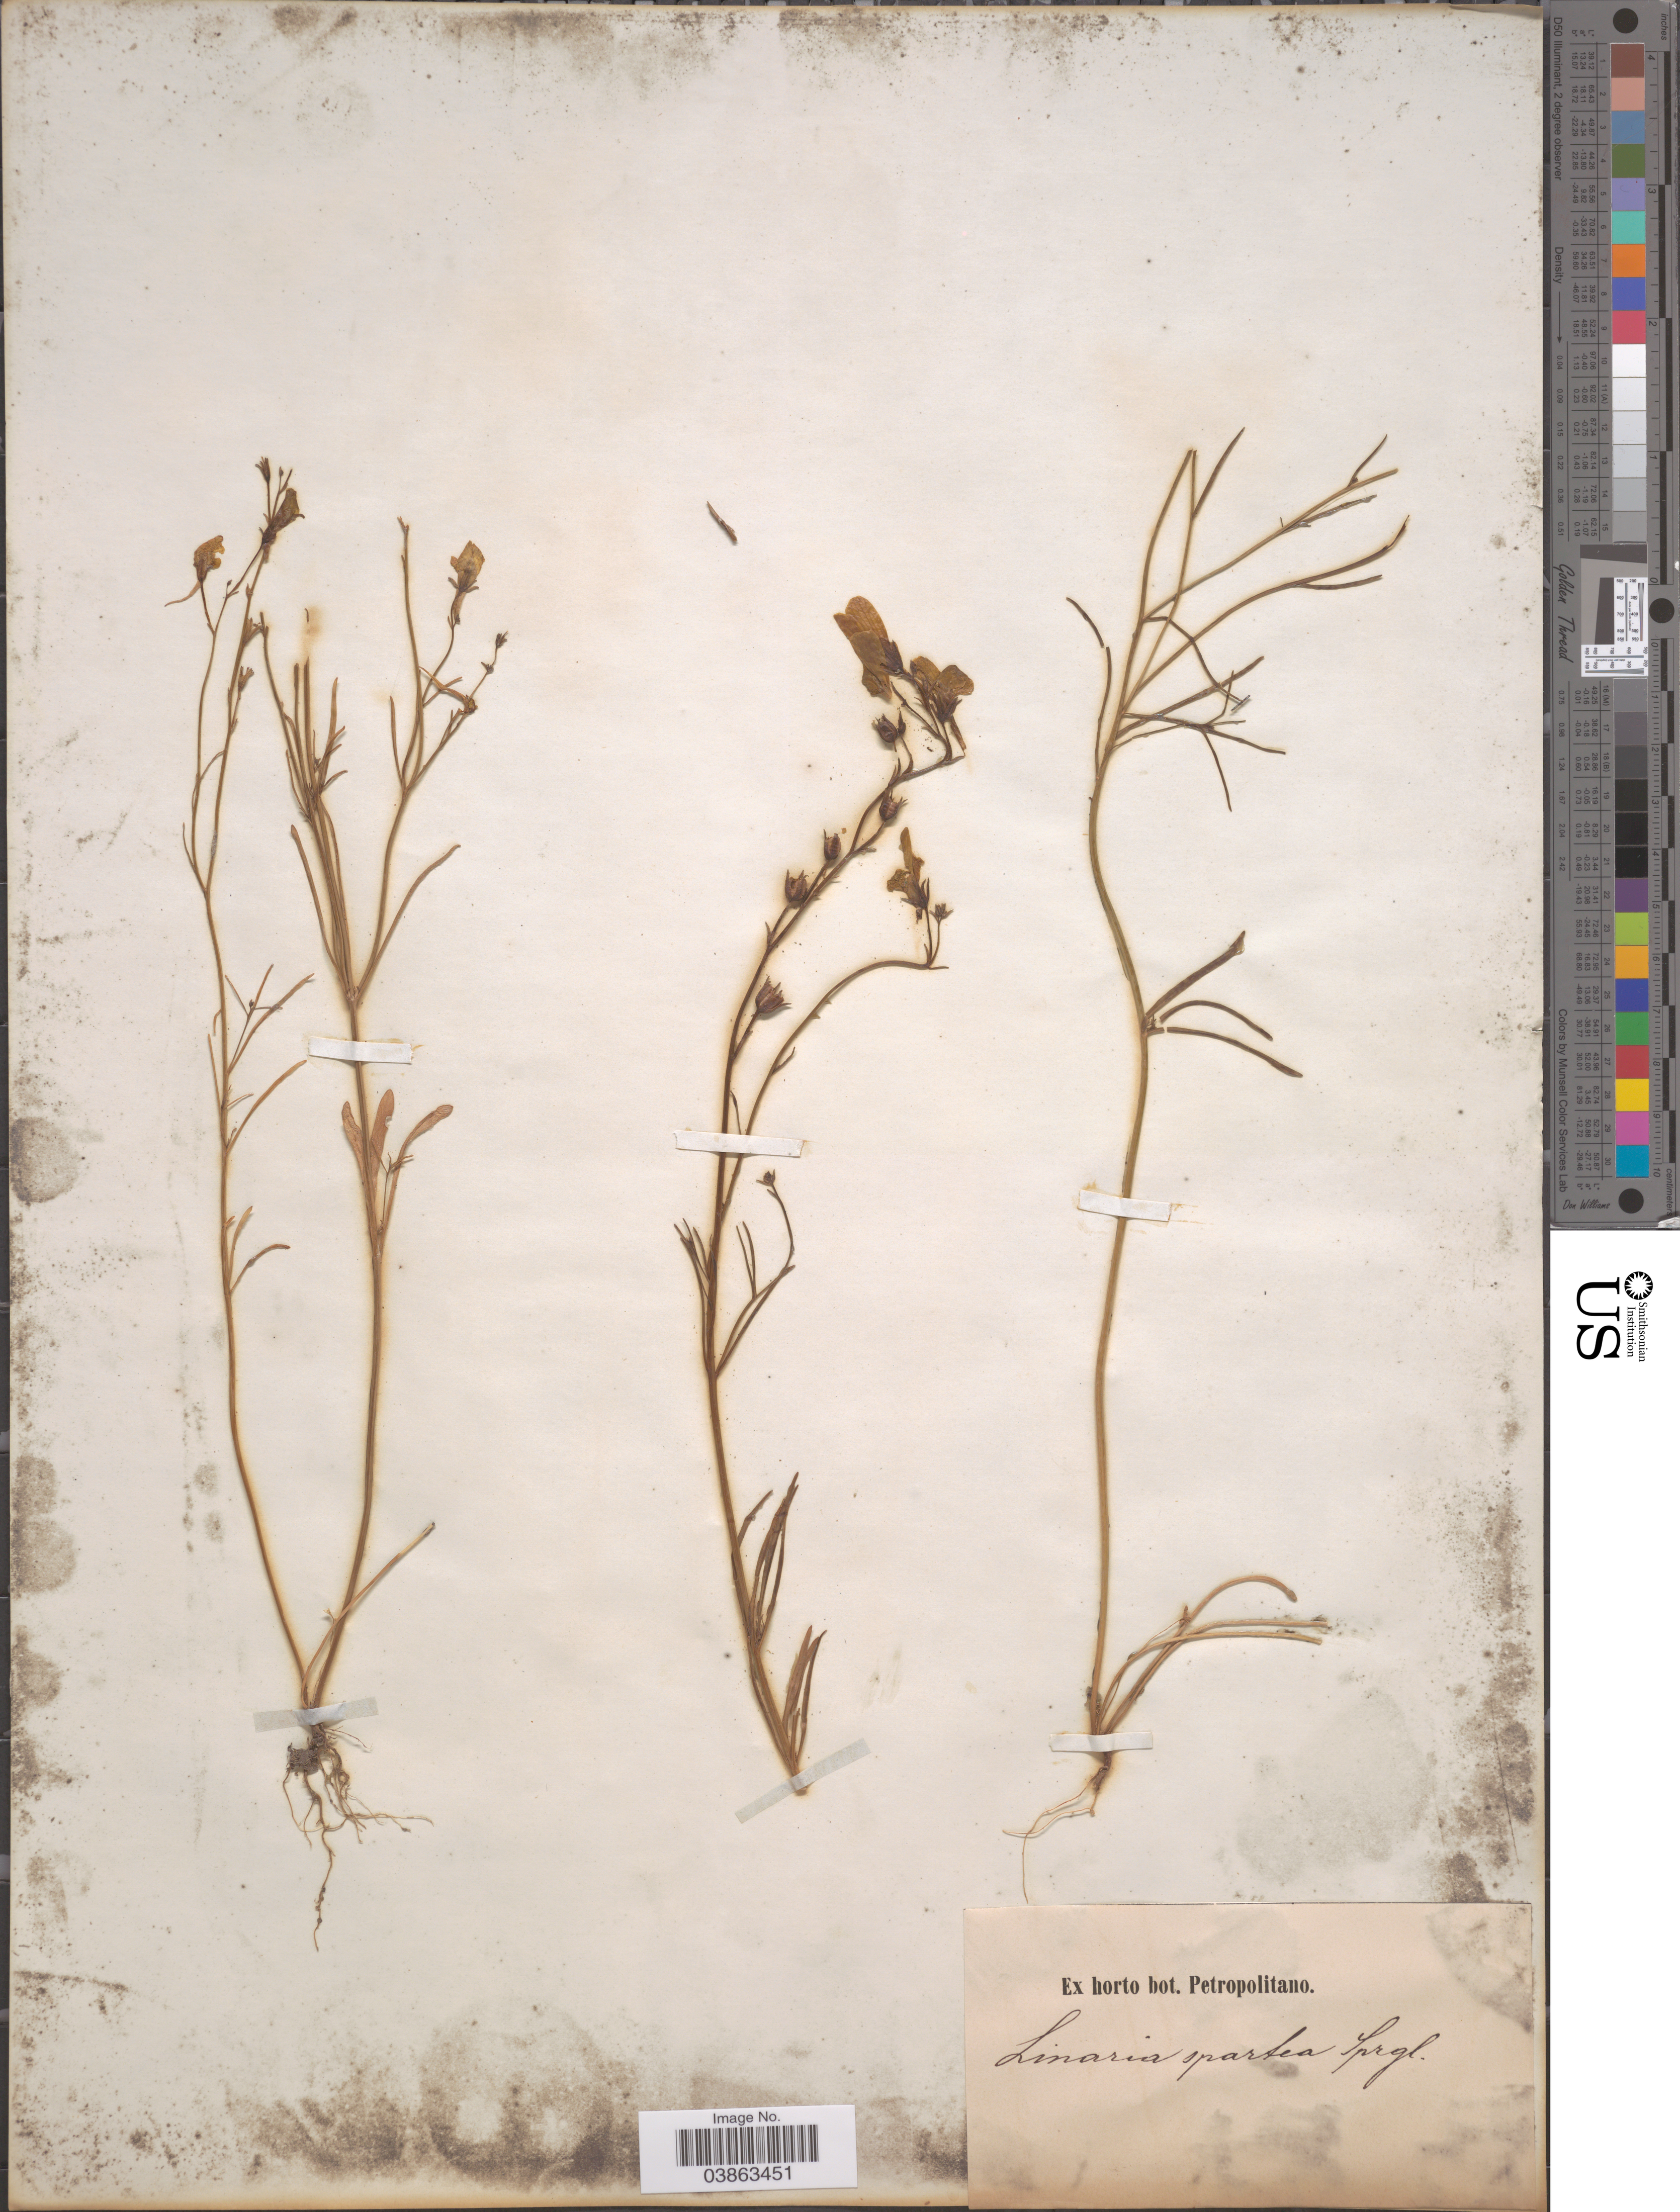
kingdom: Plantae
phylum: Tracheophyta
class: Magnoliopsida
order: Lamiales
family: Plantaginaceae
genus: Linaria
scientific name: Linaria spartea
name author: (L.) Willd.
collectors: ex Horto Bot. Petropolitano